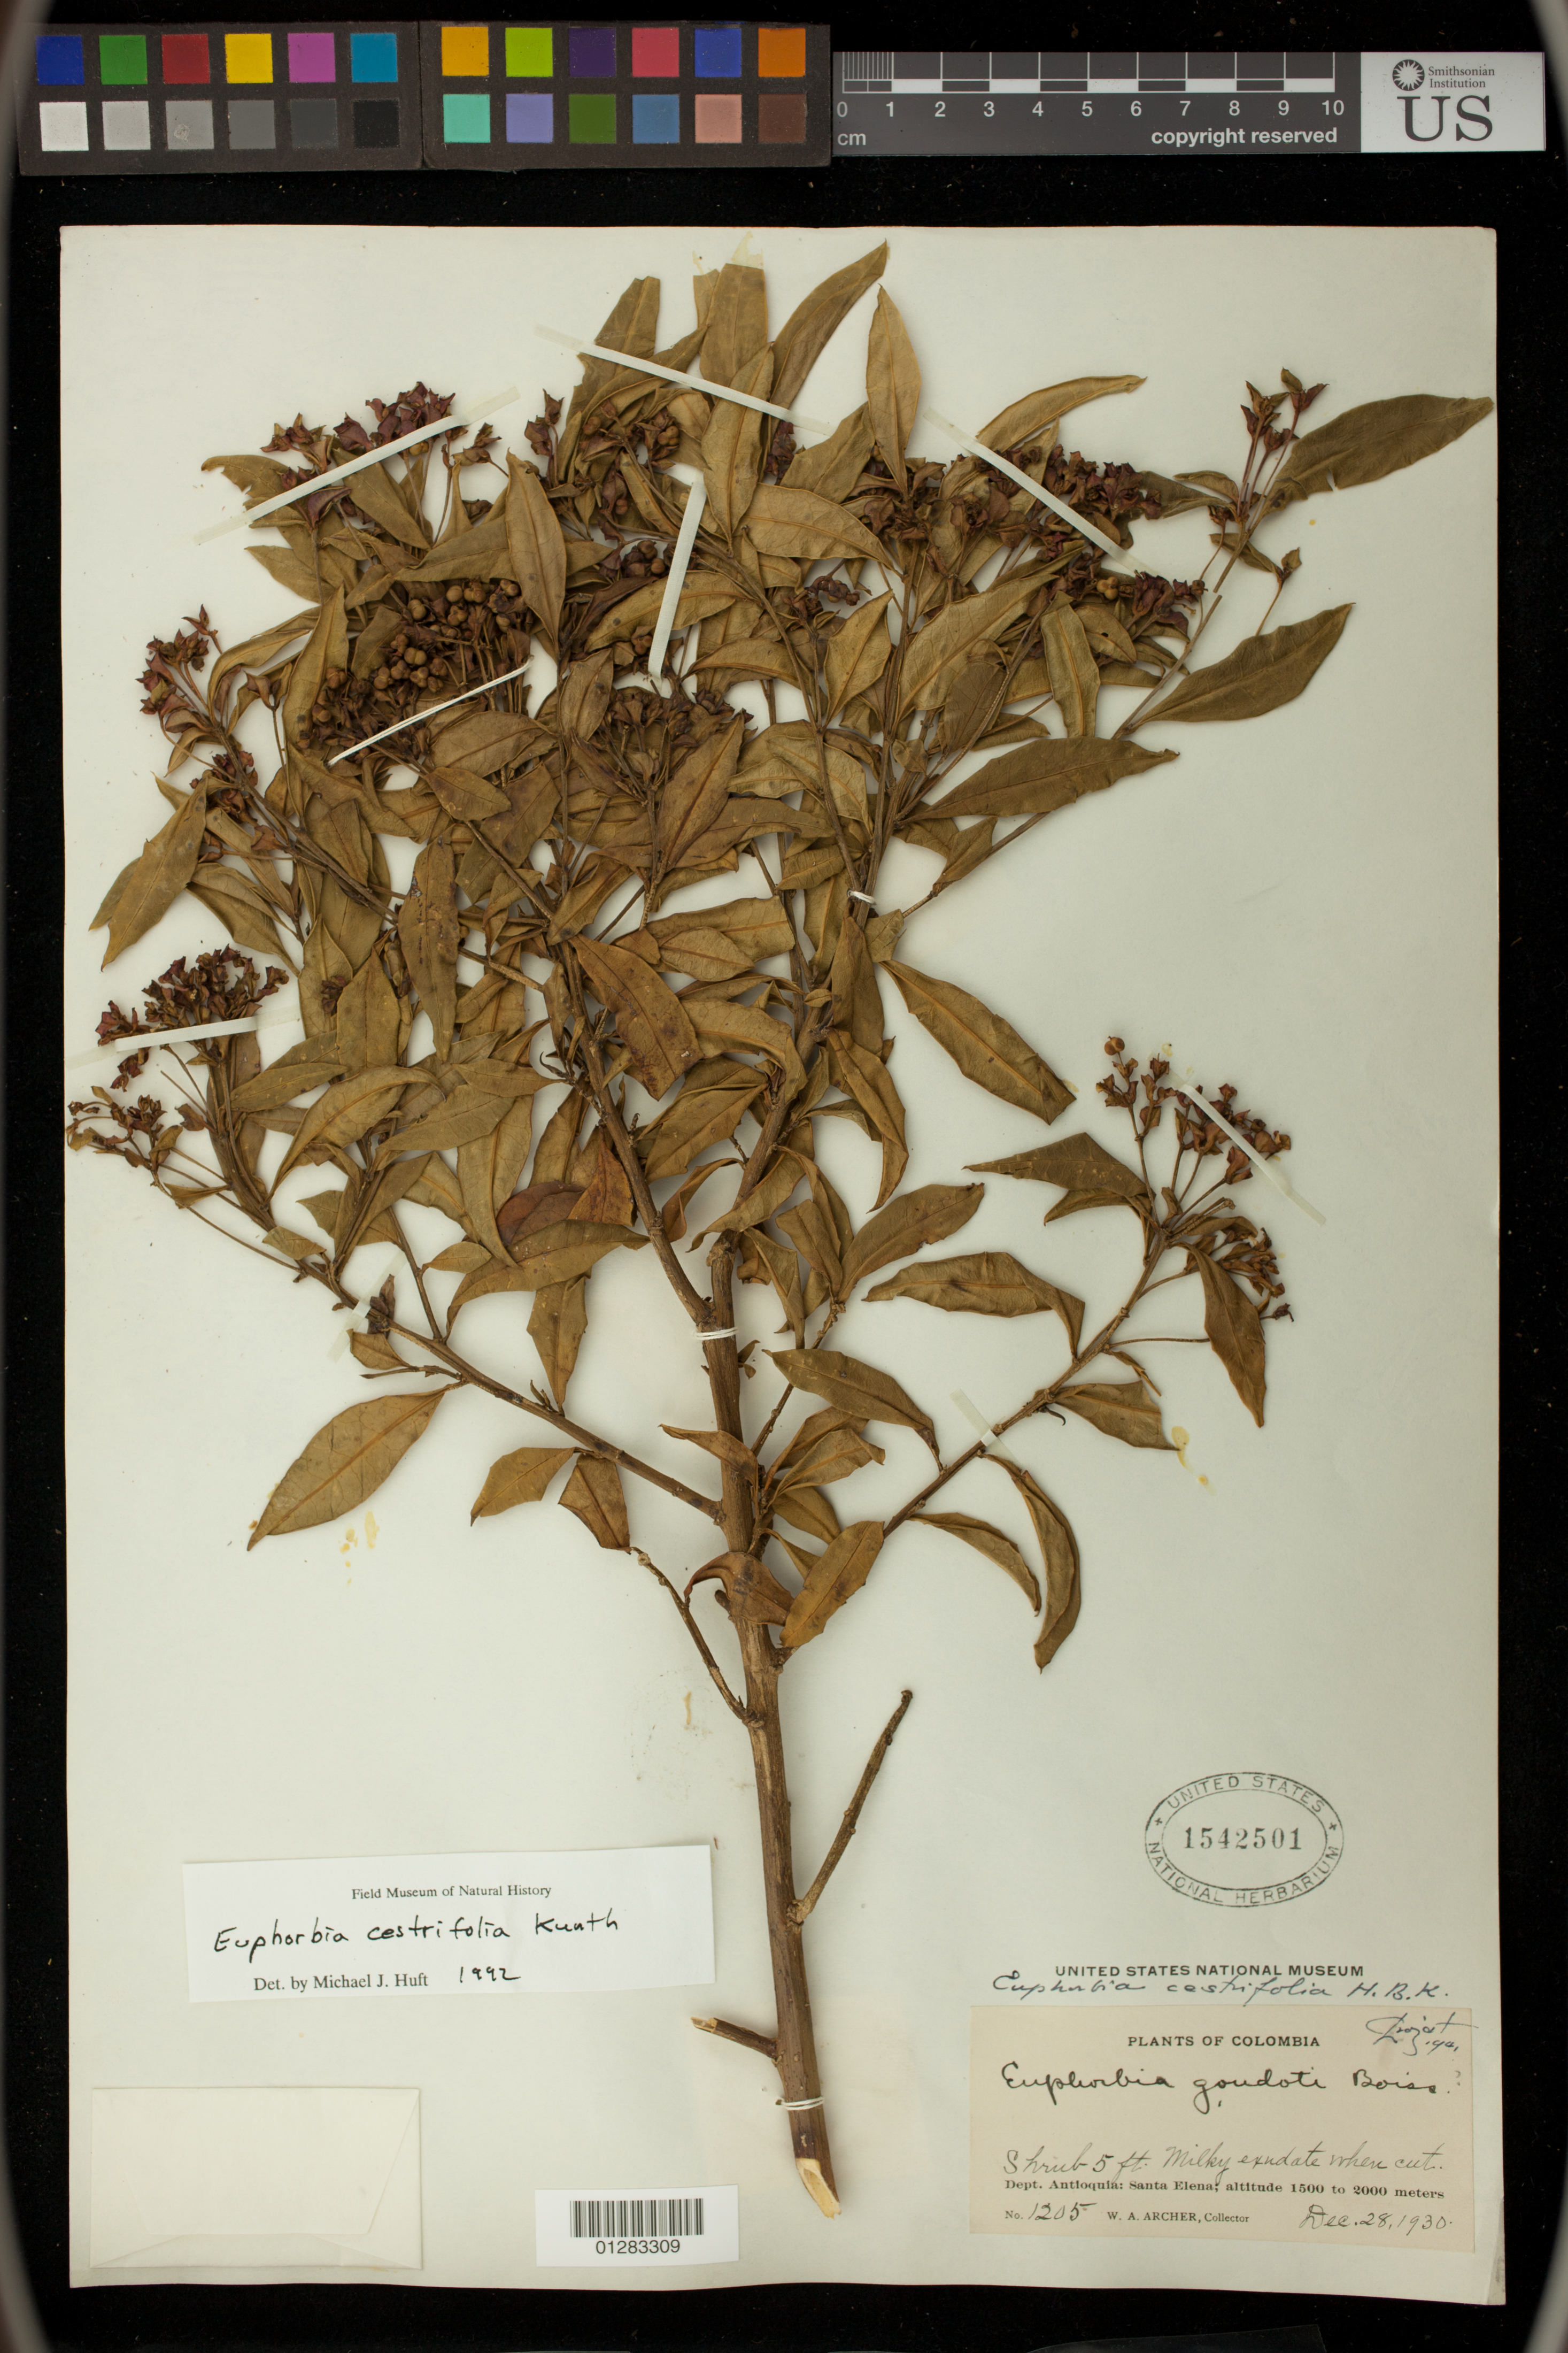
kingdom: Plantae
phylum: Tracheophyta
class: Magnoliopsida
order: Malpighiales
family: Euphorbiaceae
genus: Euphorbia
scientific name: Euphorbia cotinifolia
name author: L.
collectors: W. A. Archer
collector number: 1205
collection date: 1930-12-28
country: Colombia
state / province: Antioquia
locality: Santa Elena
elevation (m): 1500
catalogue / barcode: US 1542501